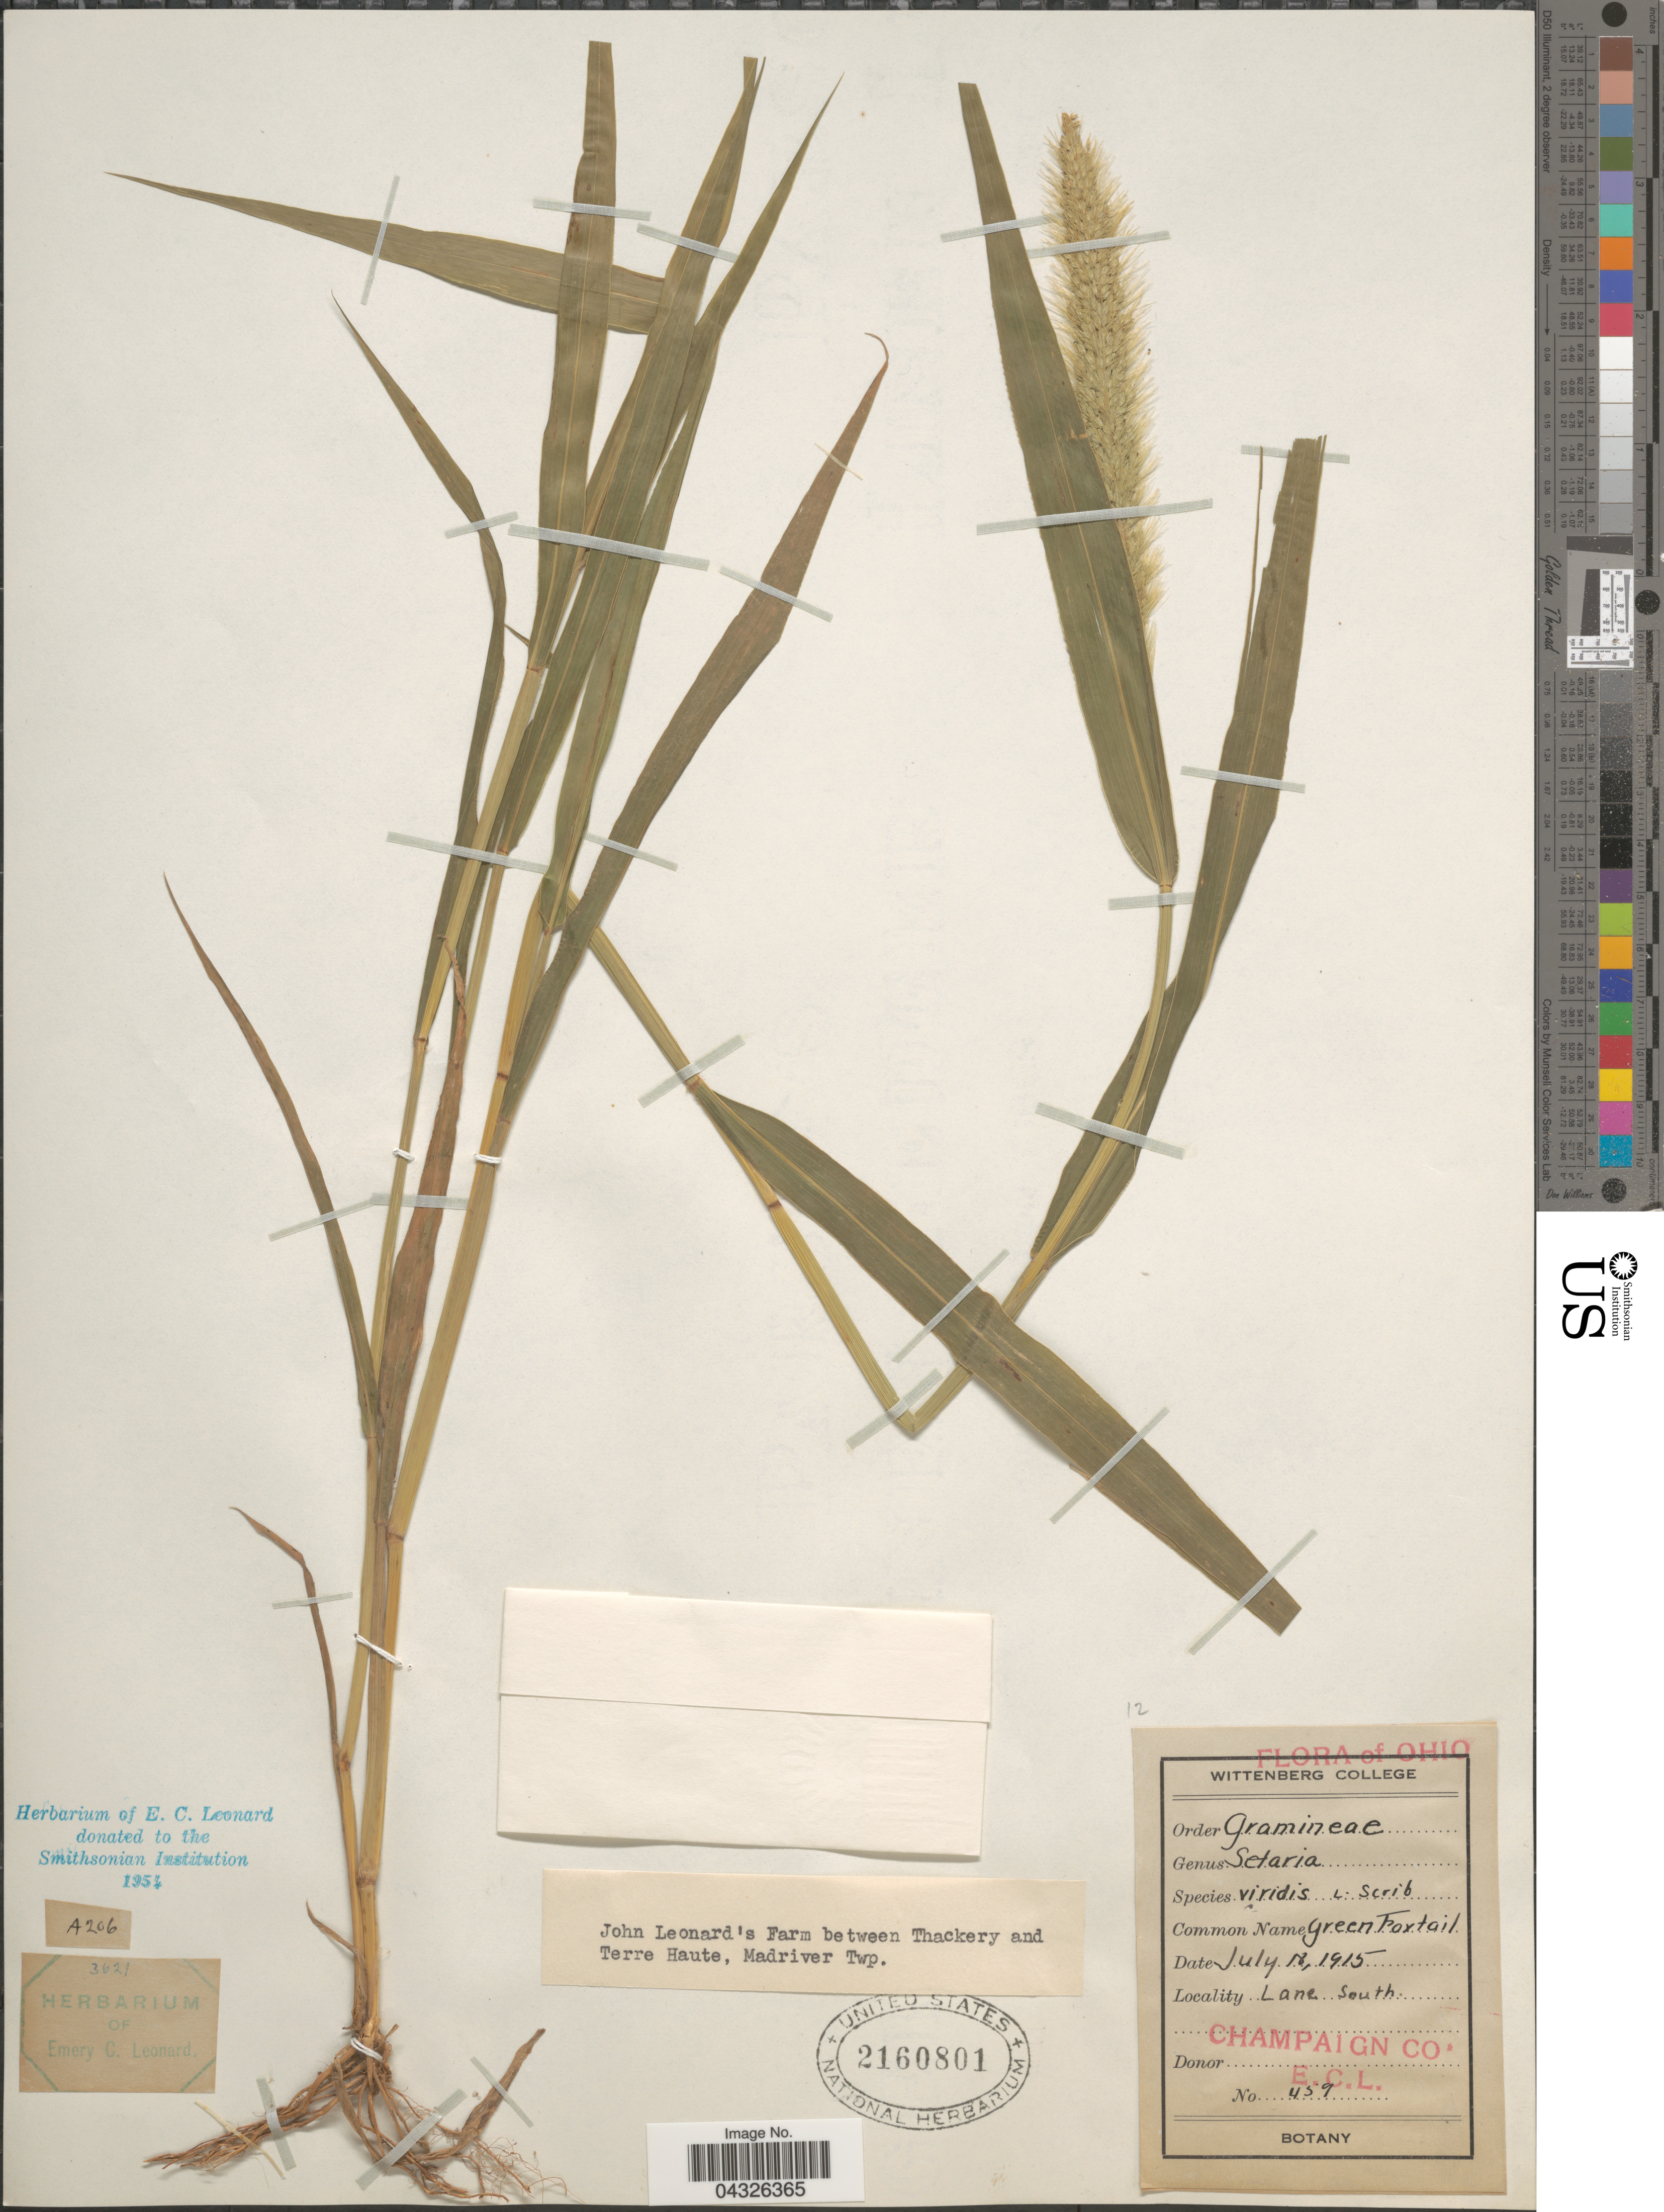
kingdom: Plantae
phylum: Tracheophyta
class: Liliopsida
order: Poales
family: Poaceae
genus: Setaria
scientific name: Setaria viridis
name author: (L.) P. Beauv.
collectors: E. C. Leonard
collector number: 459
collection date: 1915-07-18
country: United States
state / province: Ohio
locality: Lane South. Champaign Co. John Leonard's Farm between Thackery and Terre Haute, Madriver Twp.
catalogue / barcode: US 2160801